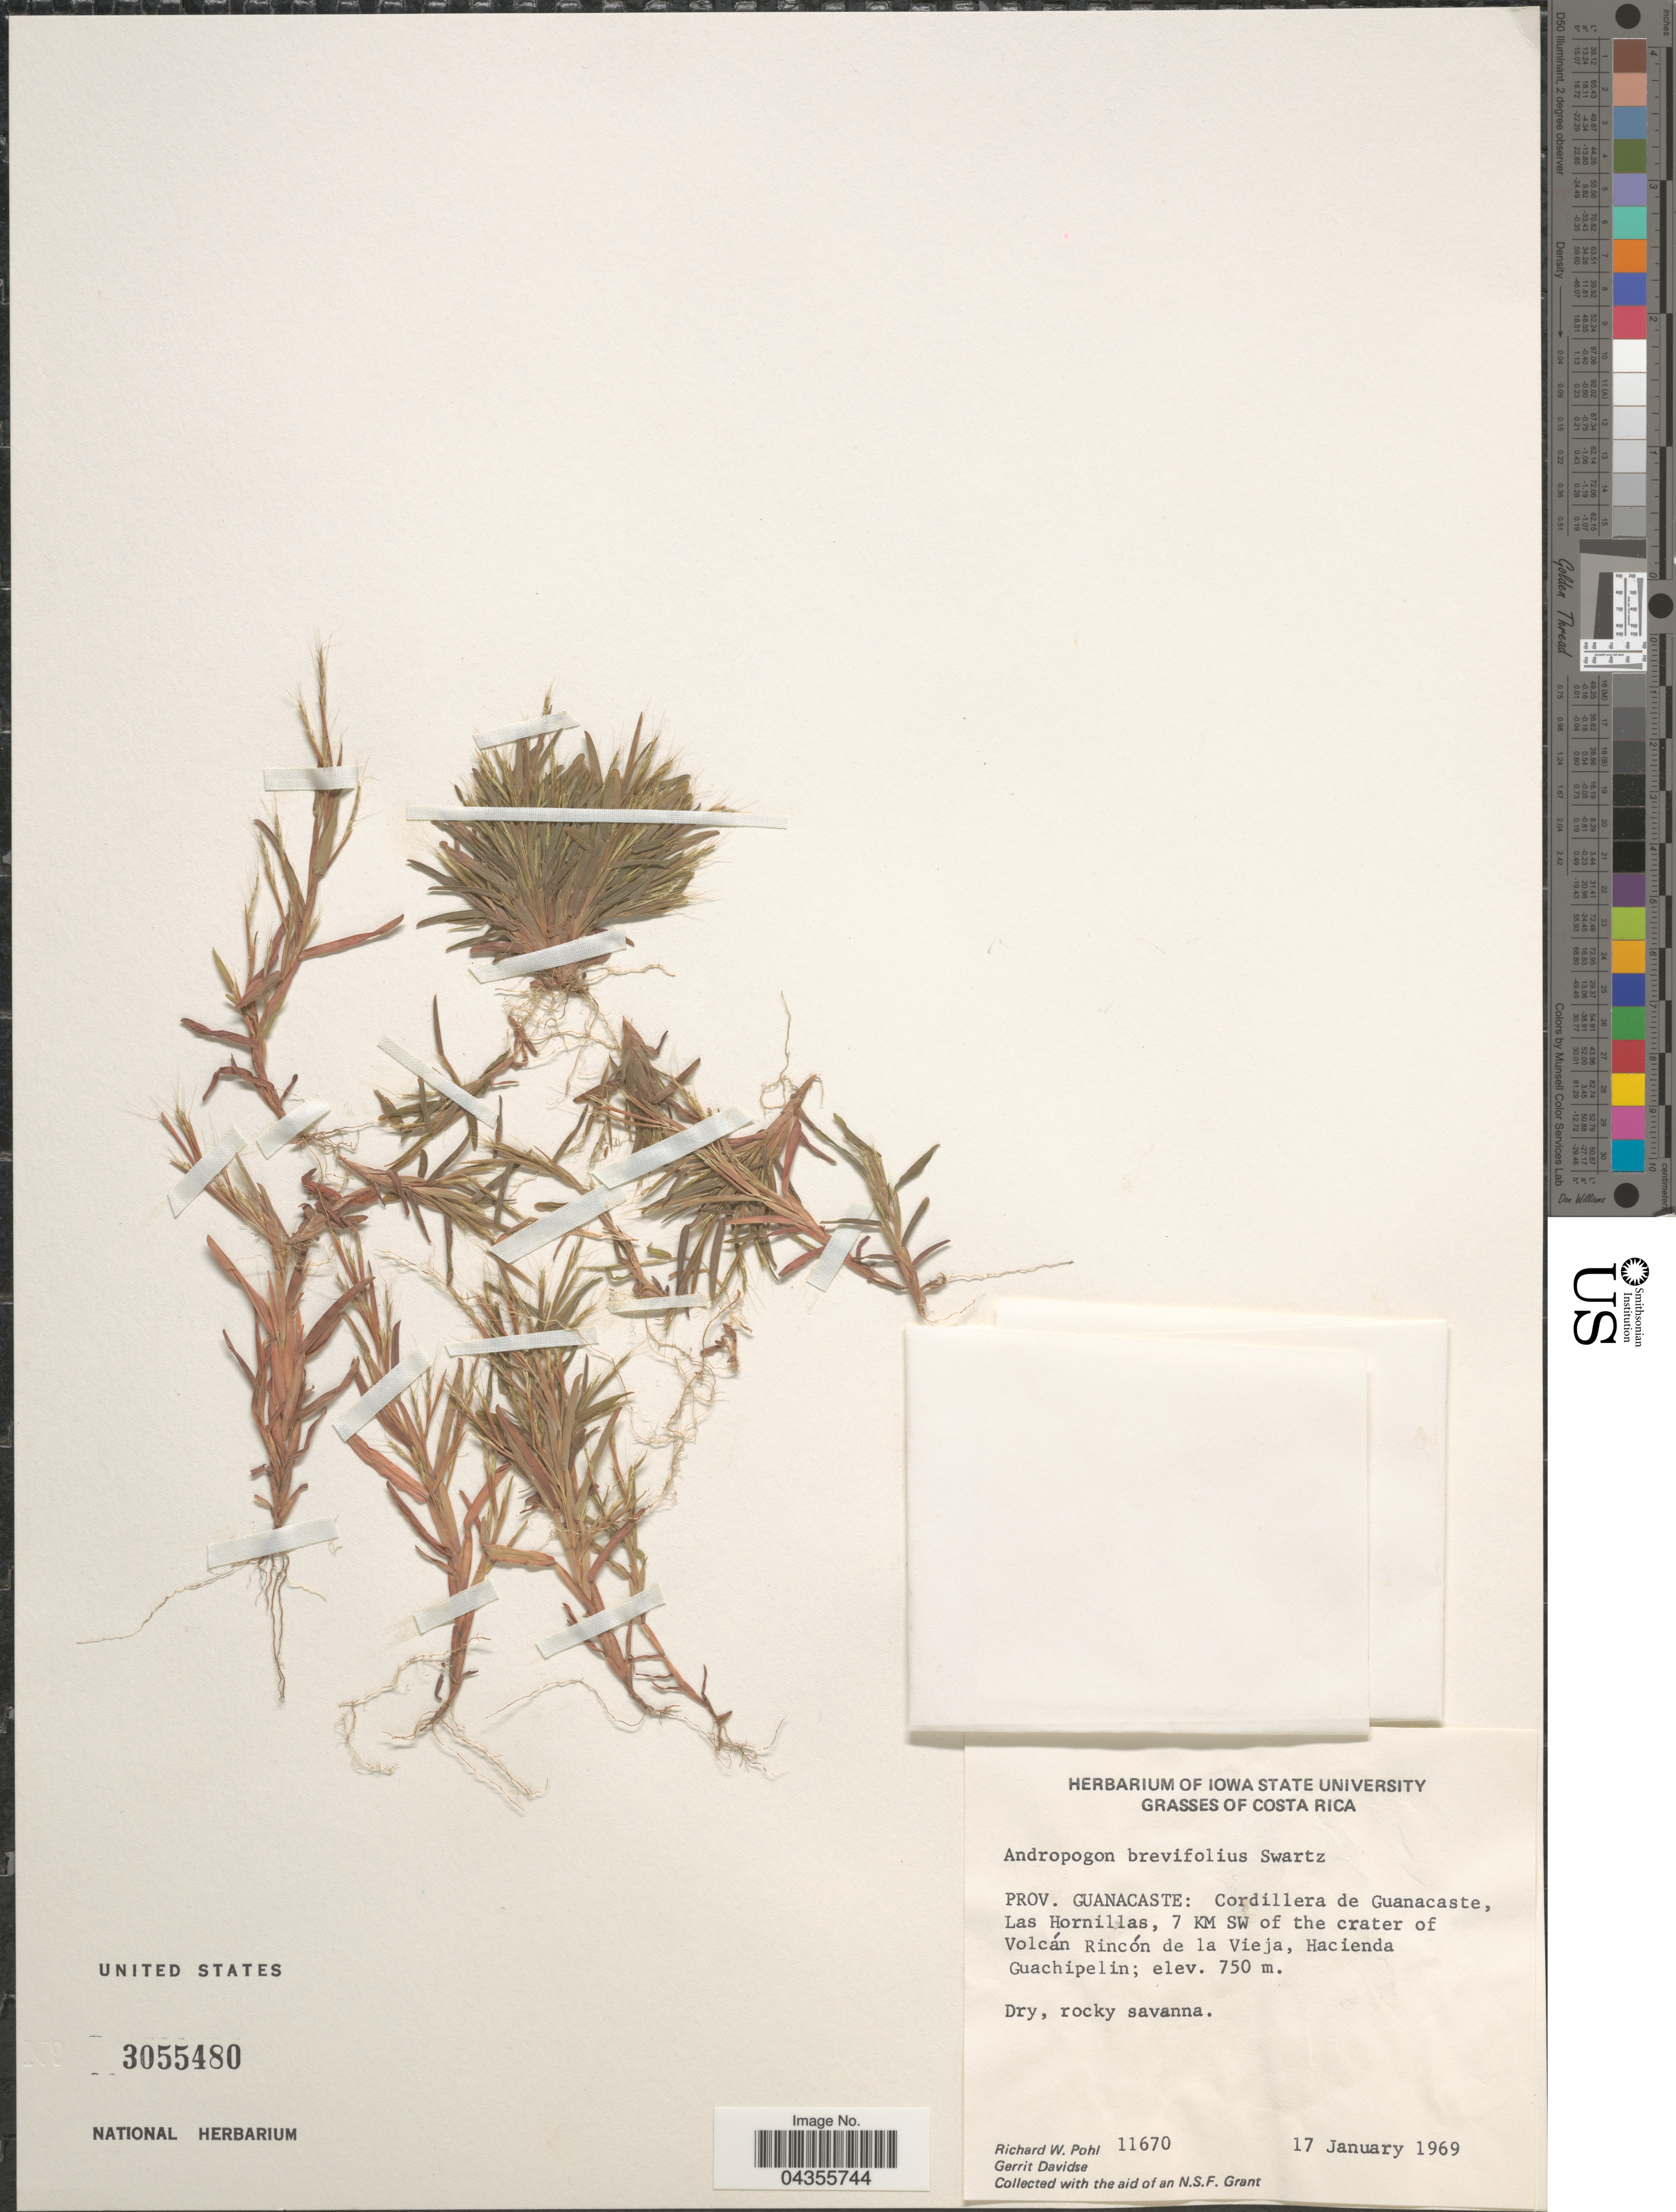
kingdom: Plantae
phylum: Tracheophyta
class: Liliopsida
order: Poales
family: Poaceae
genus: Schizachyrium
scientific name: Schizachyrium brevifolium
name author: (Sw.) Nees ex Büse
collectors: R. W. Pohl & G. Davidse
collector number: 11670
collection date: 1969-01-17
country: Costa Rica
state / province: Guanacaste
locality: Cordillera de Guanacaste, Las Hornillas, 7 KM SW of the crater of Volcán Rincón de la Vieja, Hacienda Guachipelin.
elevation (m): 750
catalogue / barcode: US 3055480